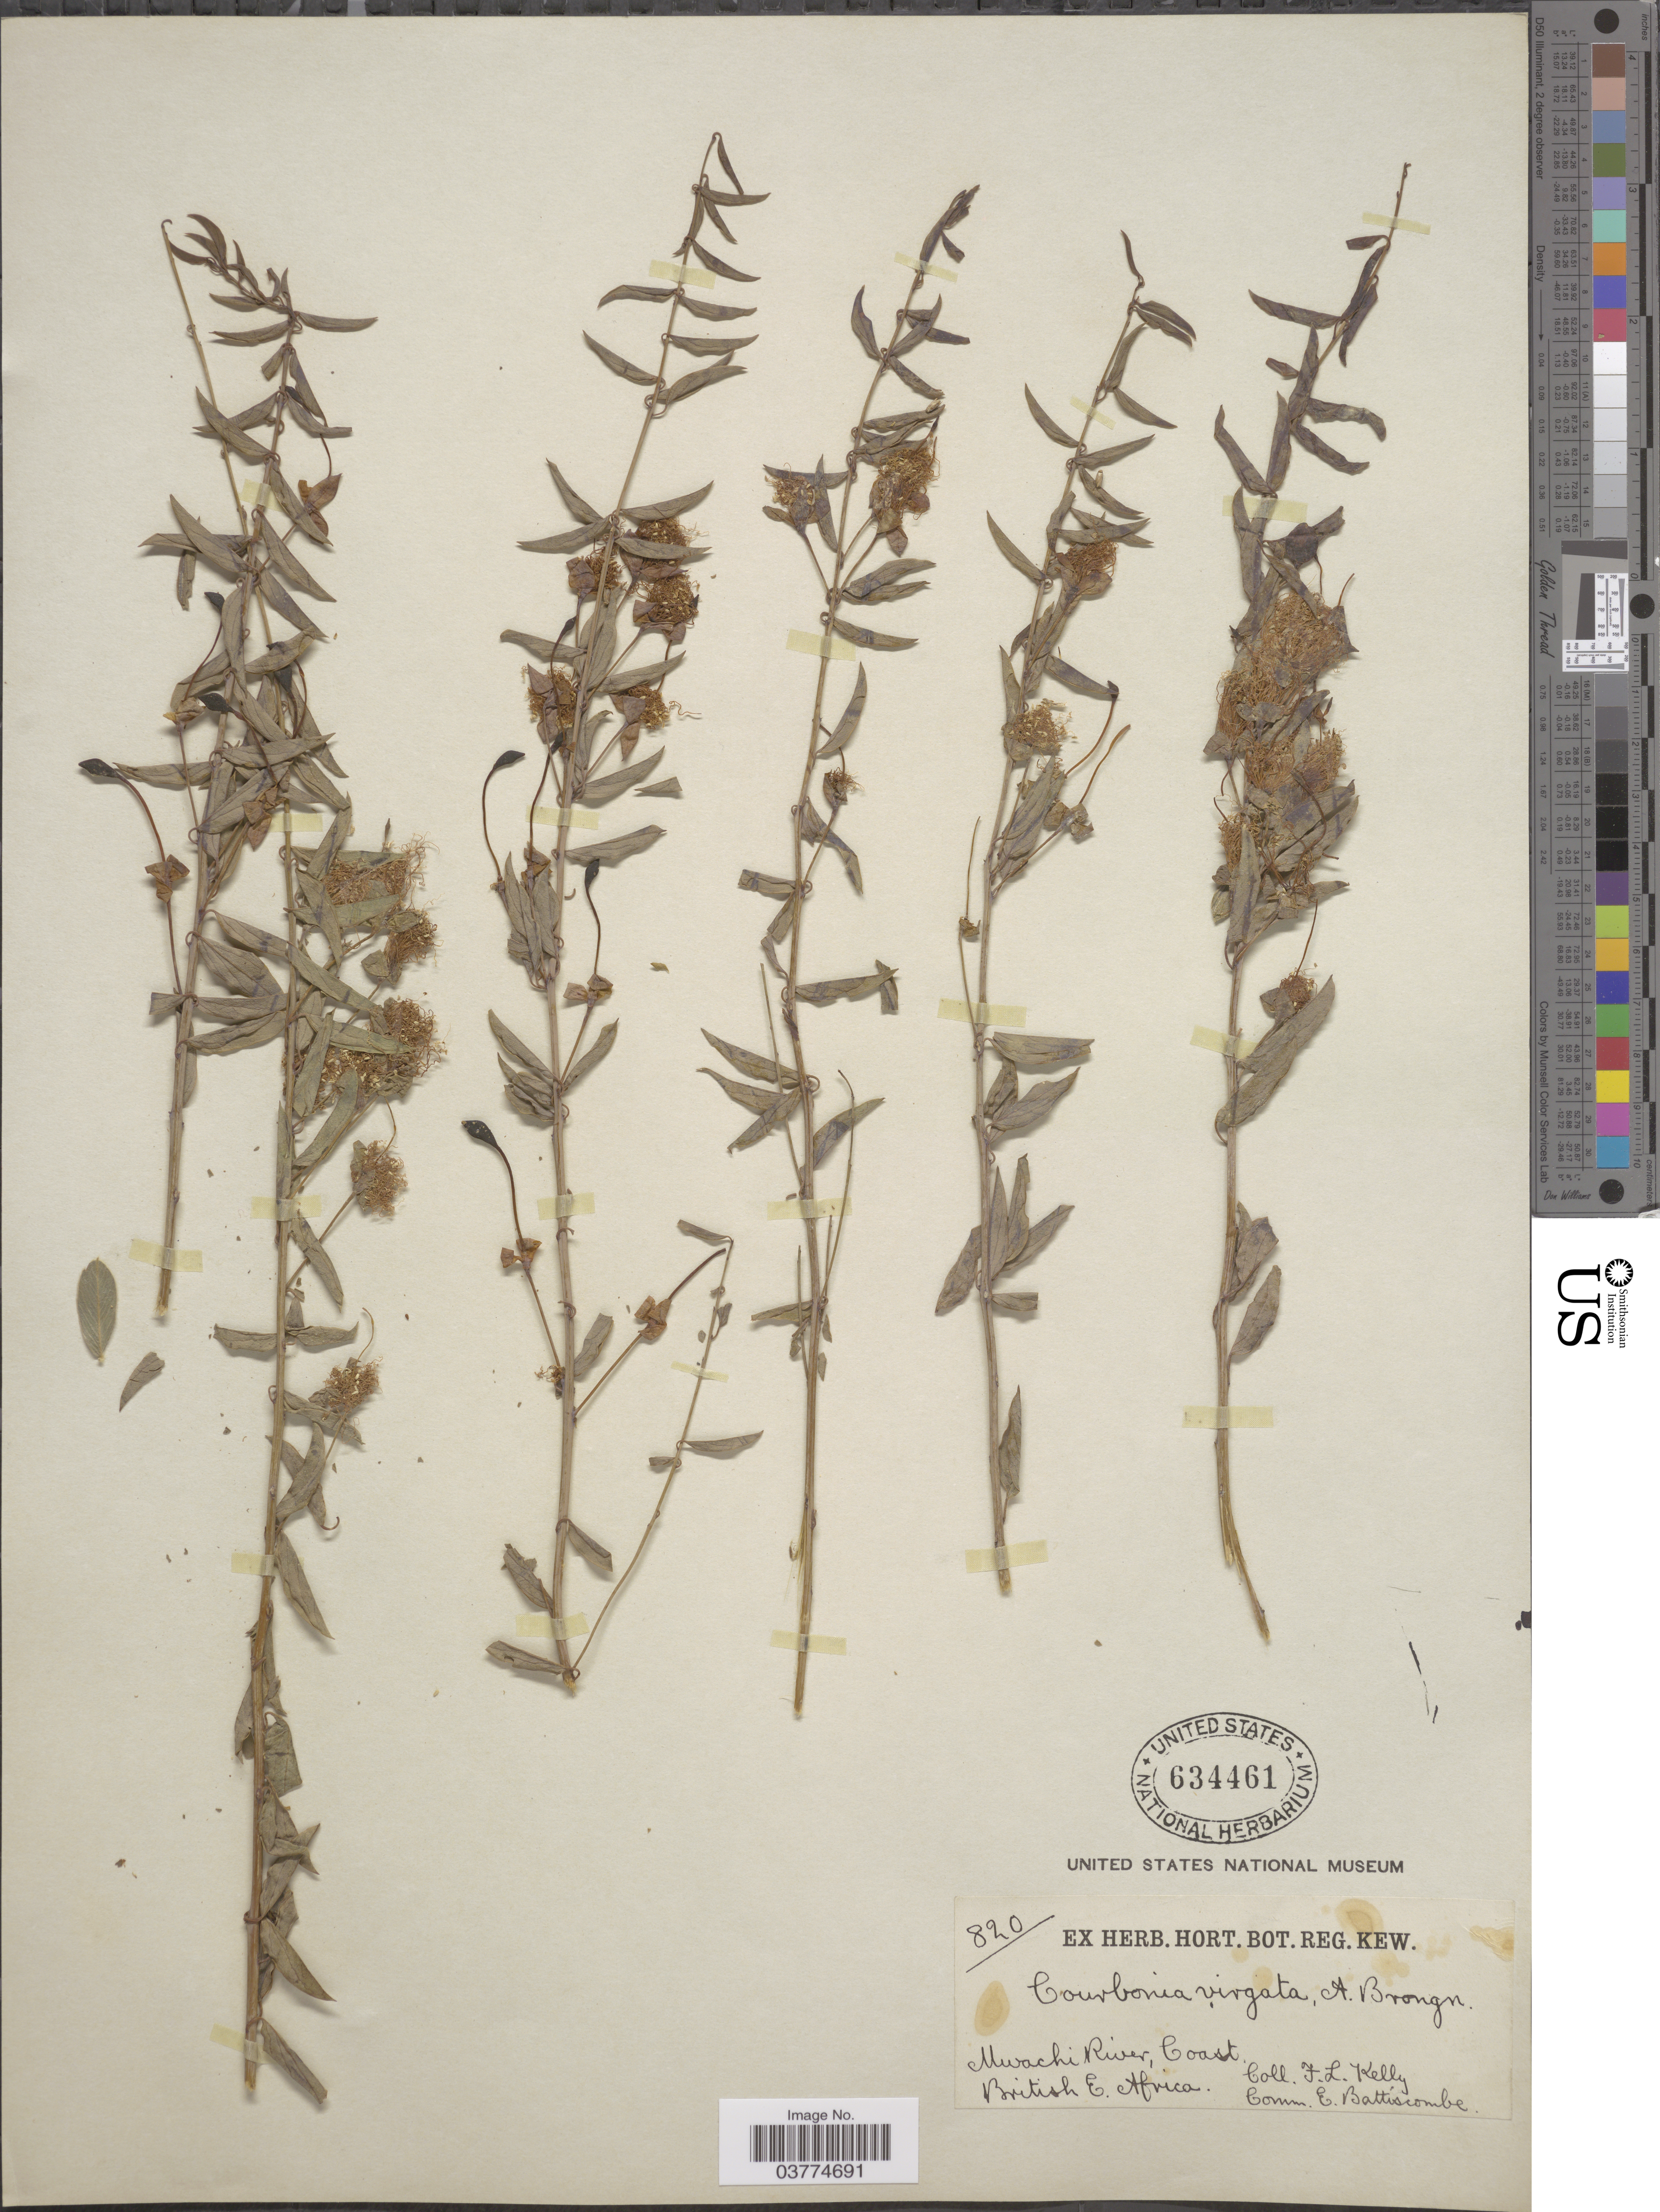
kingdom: Plantae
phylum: Tracheophyta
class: Magnoliopsida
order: Brassicales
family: Capparaceae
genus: Maerua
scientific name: Maerua pseudopetalosa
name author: (Gilg & Gilg-Ben.) DeWolf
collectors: F.L. Kelly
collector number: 820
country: Kenya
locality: Mwachi River, Coast. British E. Africa.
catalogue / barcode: US 634461